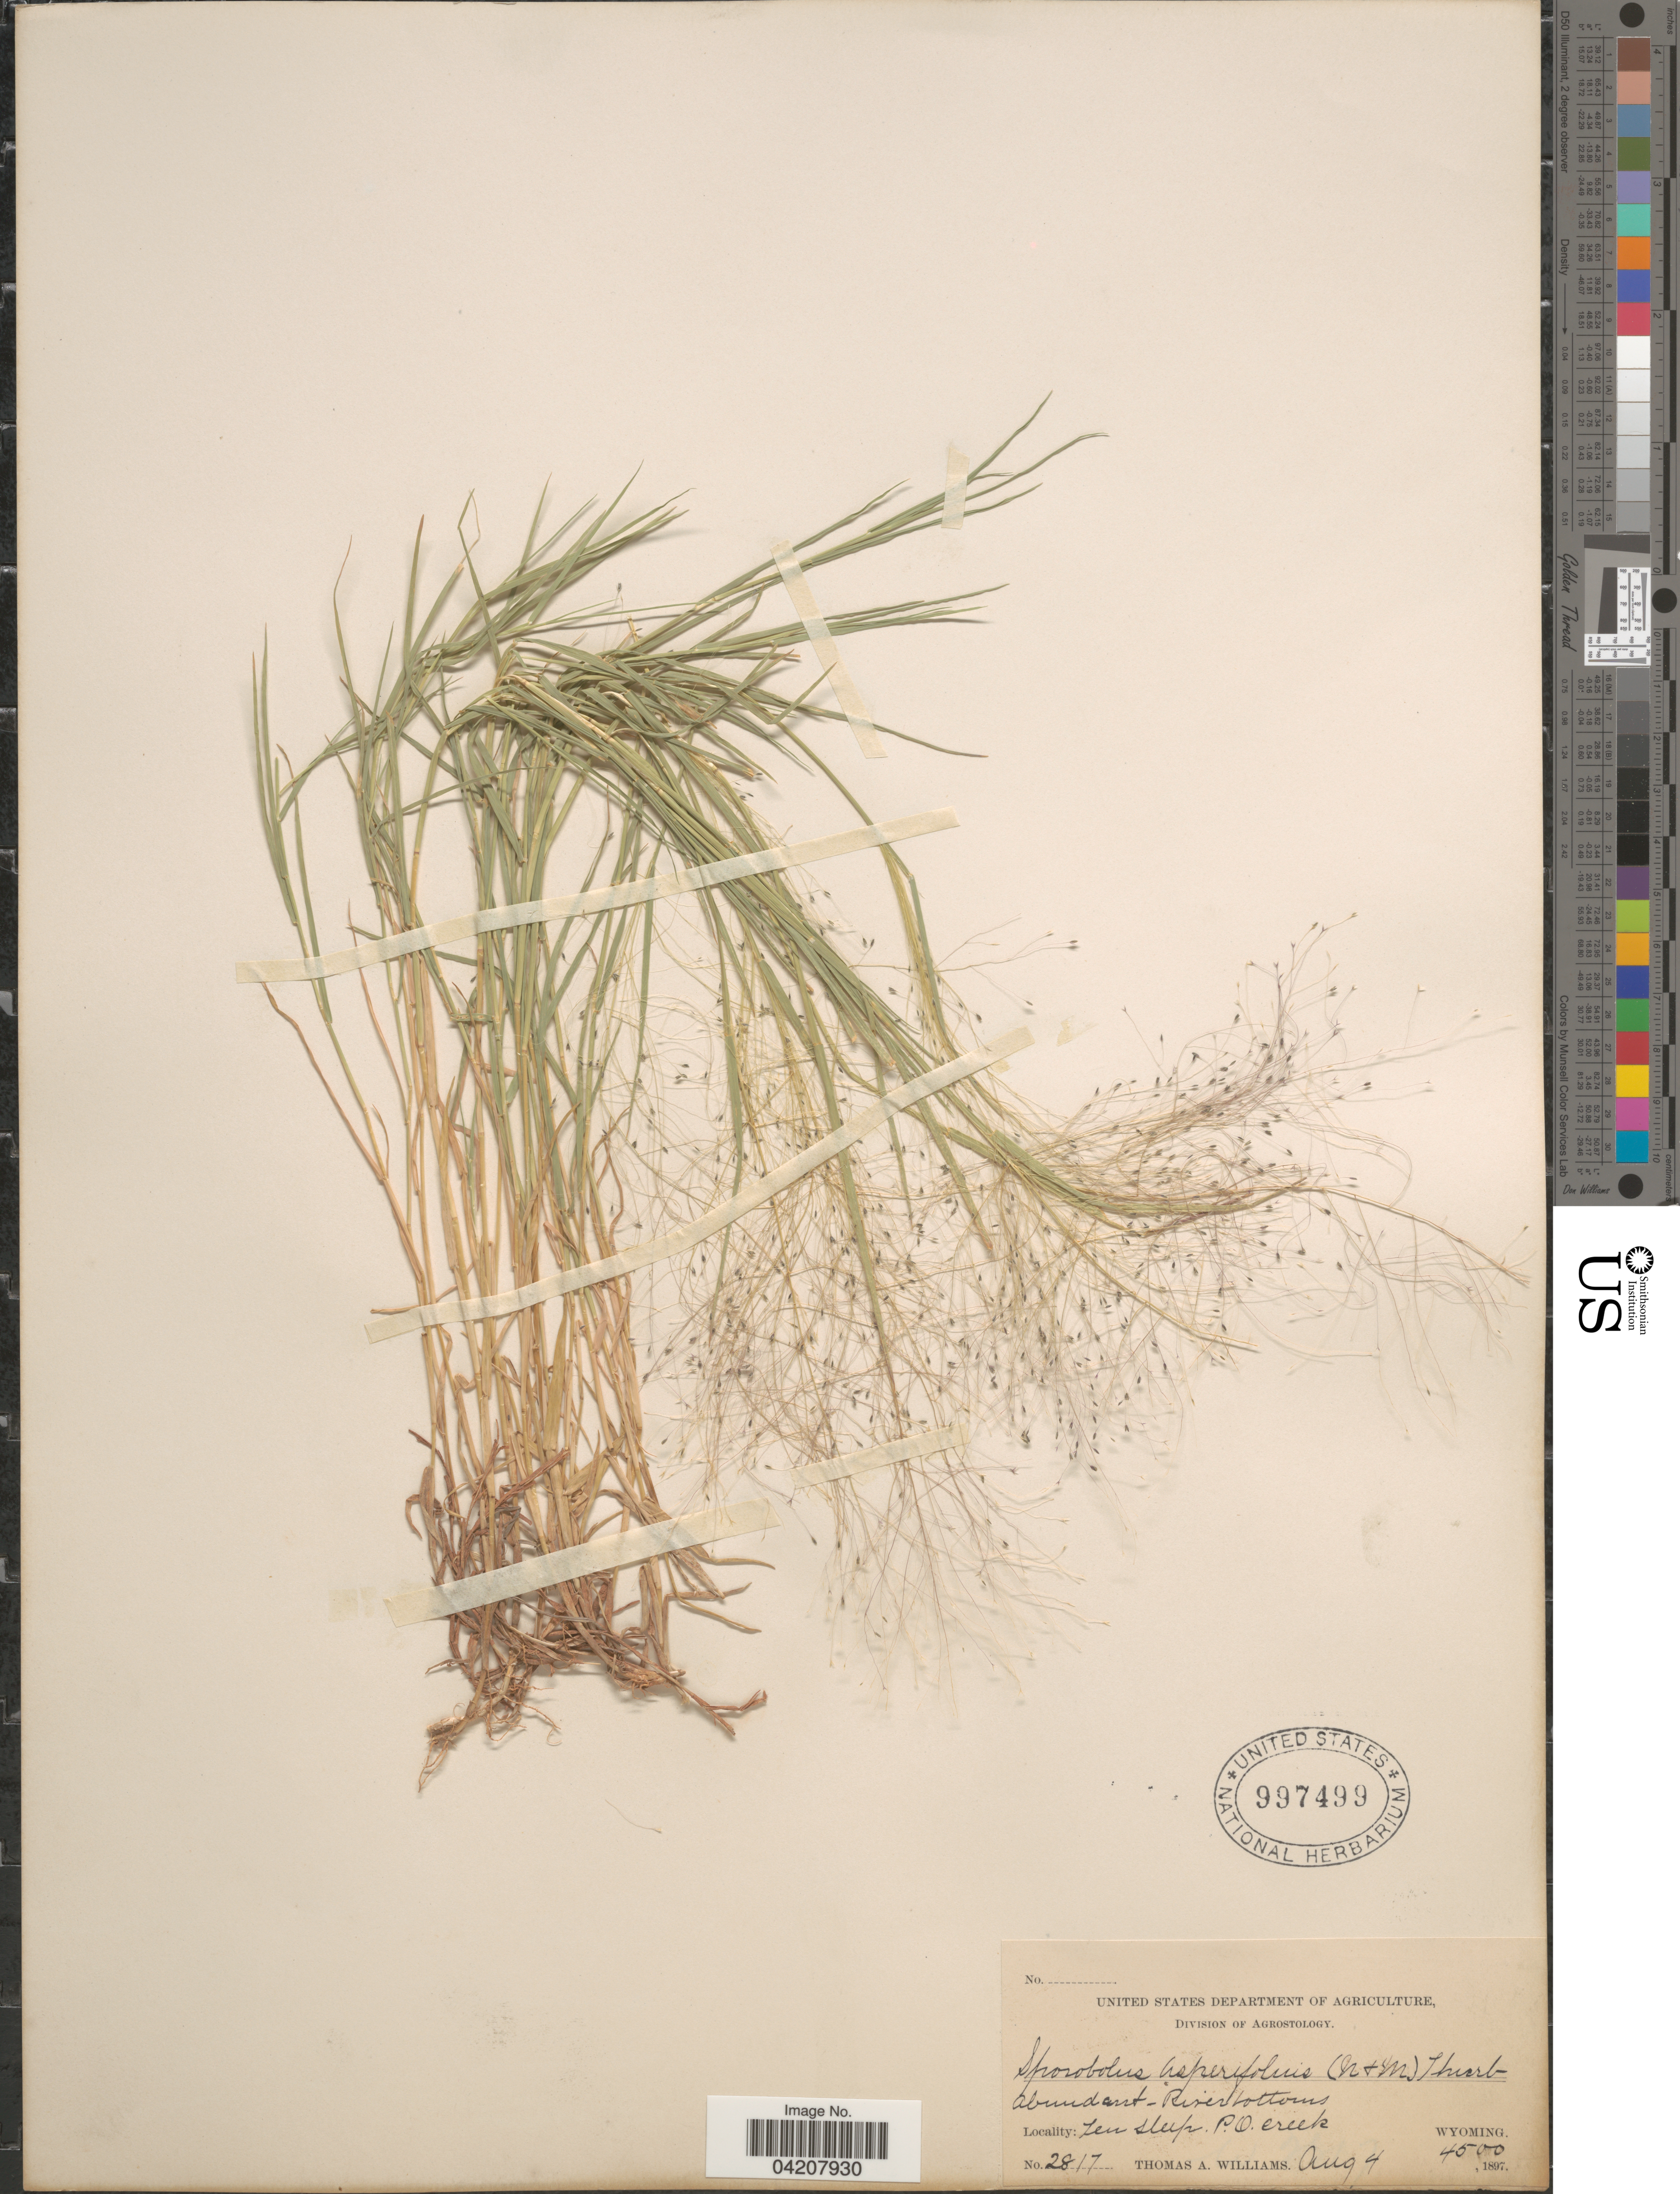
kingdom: Plantae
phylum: Tracheophyta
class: Liliopsida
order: Poales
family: Poaceae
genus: Muhlenbergia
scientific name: Muhlenbergia asperifolia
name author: (Nees & Meyen ex Trin.) Parodi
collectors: T. A. Williams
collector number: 2817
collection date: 1897-08-04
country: United States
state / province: Wyoming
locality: Ten sleep. P. O. Creek.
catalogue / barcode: US 997499